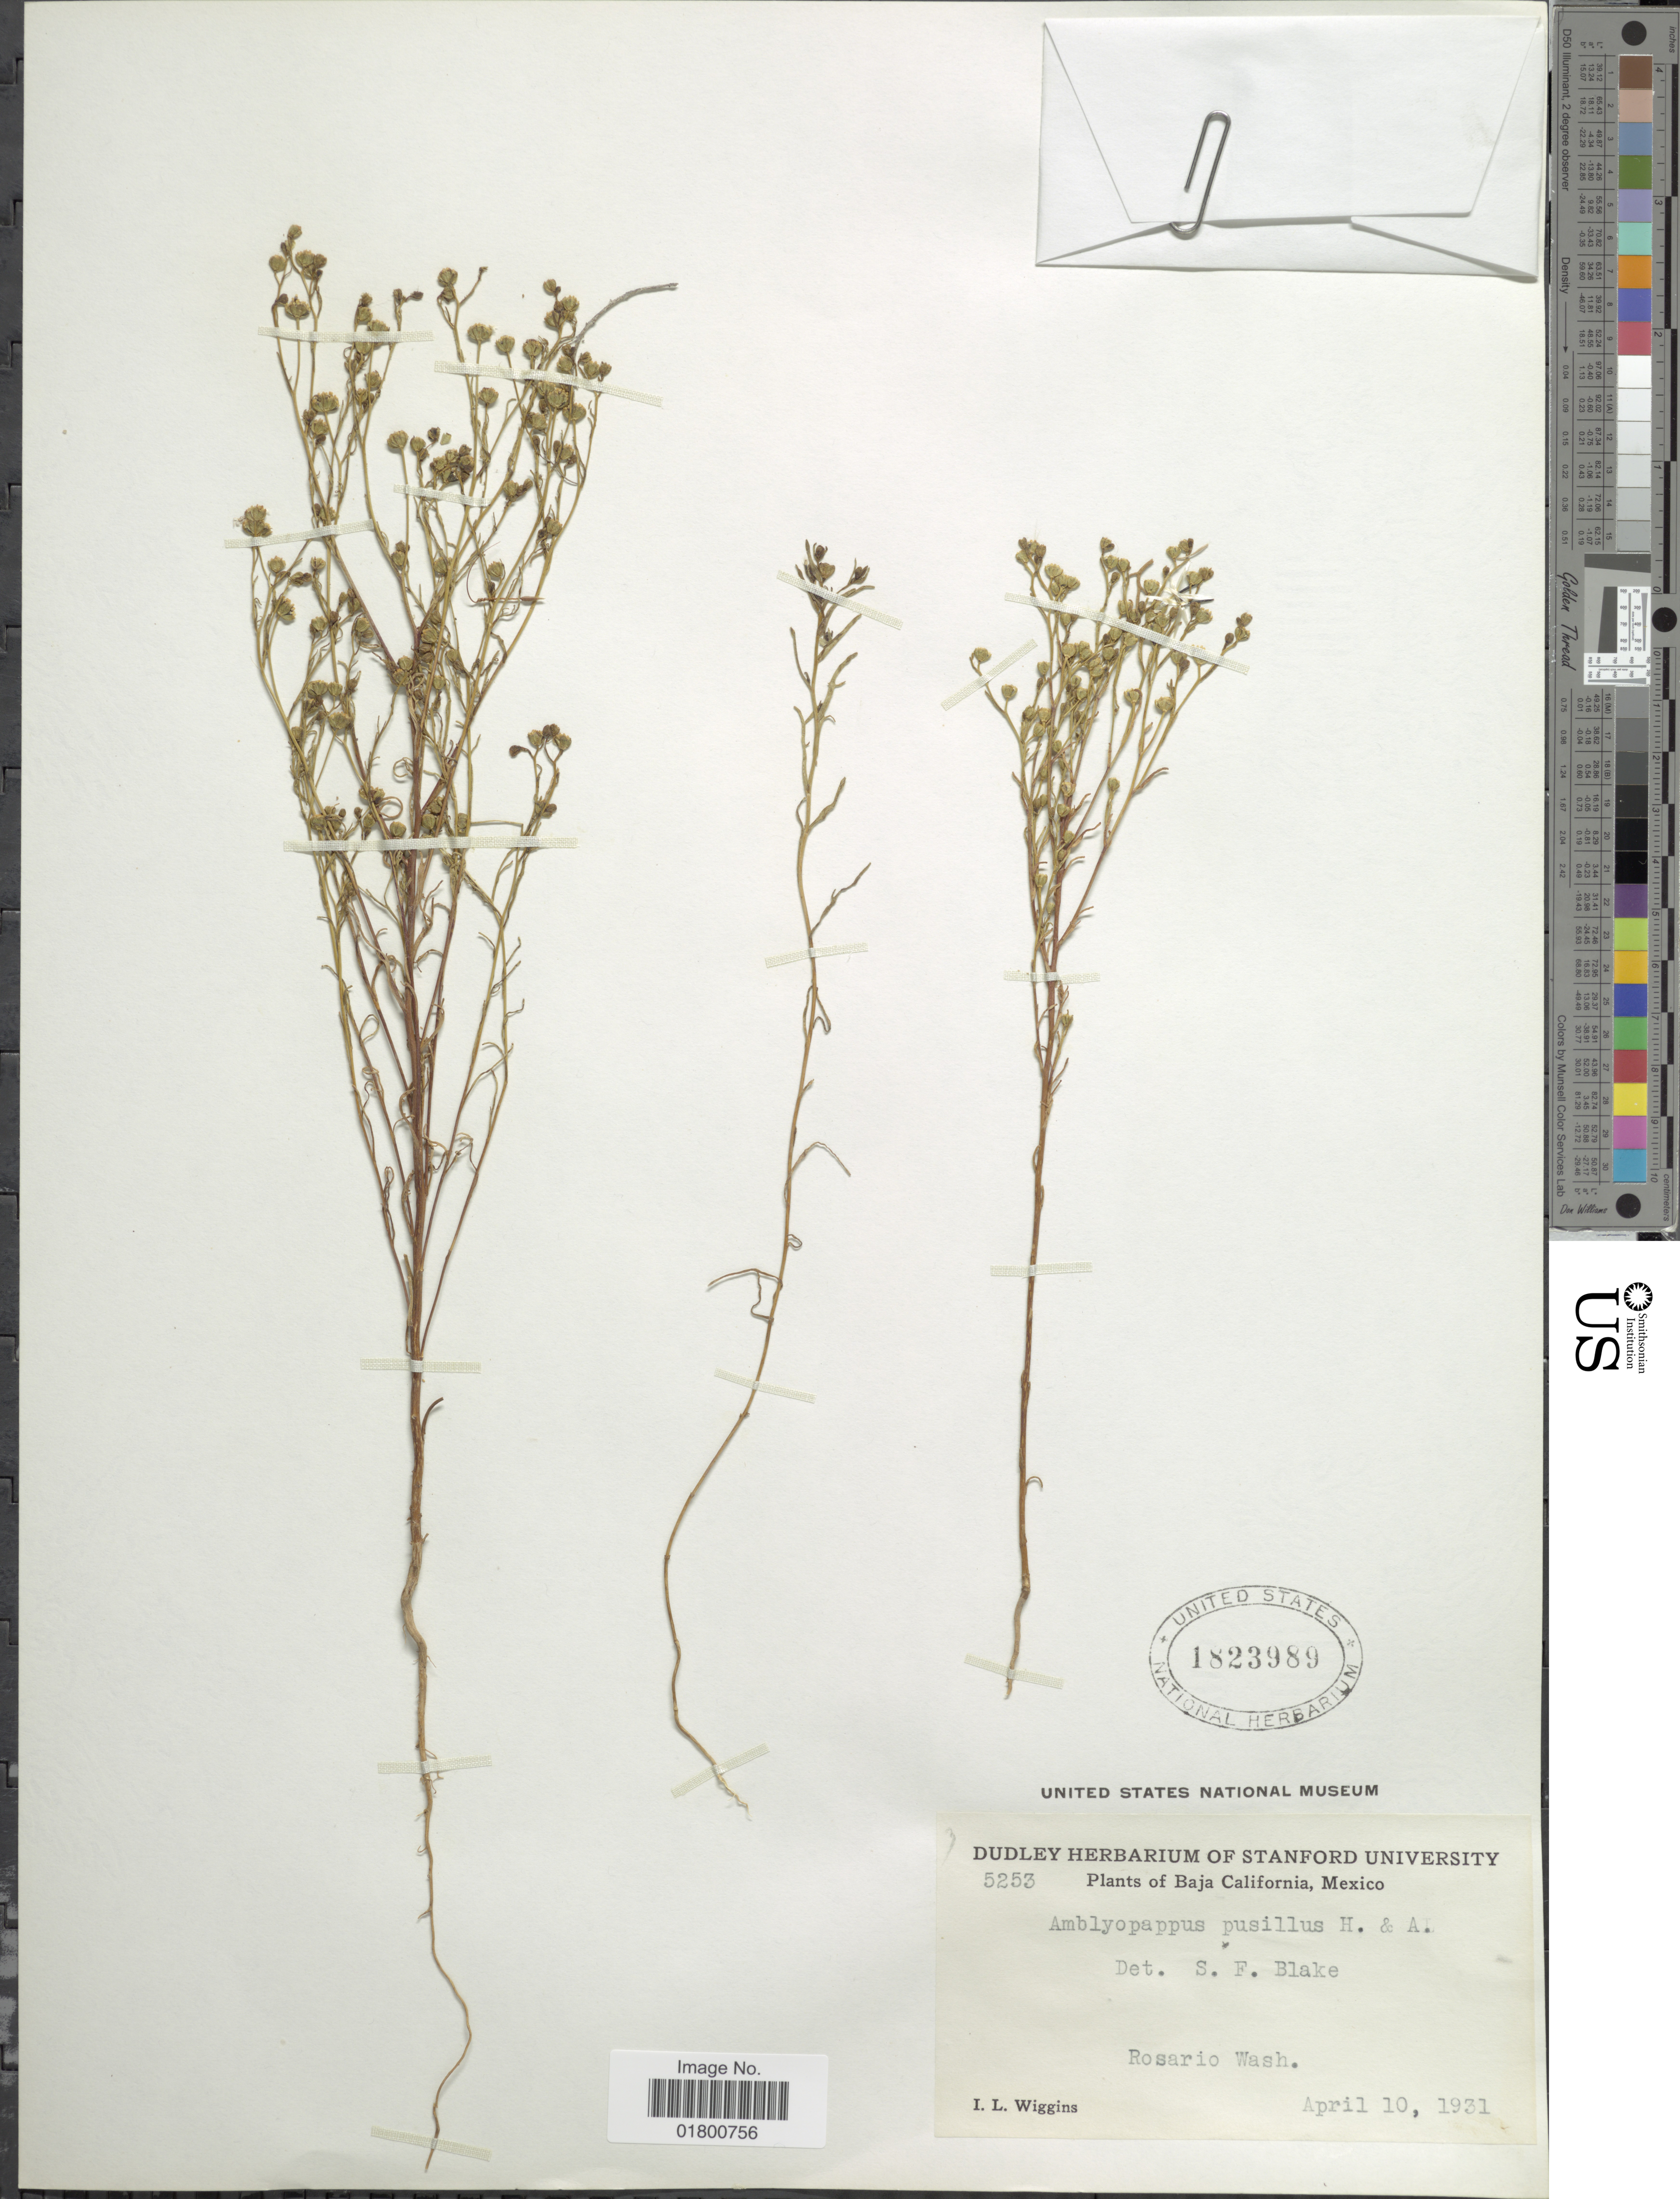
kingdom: Plantae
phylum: Tracheophyta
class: Magnoliopsida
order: Asterales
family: Asteraceae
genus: Amblyopappus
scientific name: Amblyopappus pusillus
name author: Hook. & Arn.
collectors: I. L. Wiggins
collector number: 5253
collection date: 1931-04-10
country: Mexico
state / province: Baja California Sur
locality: Baja California, Mexico, Rosario Wash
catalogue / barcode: US 1823989